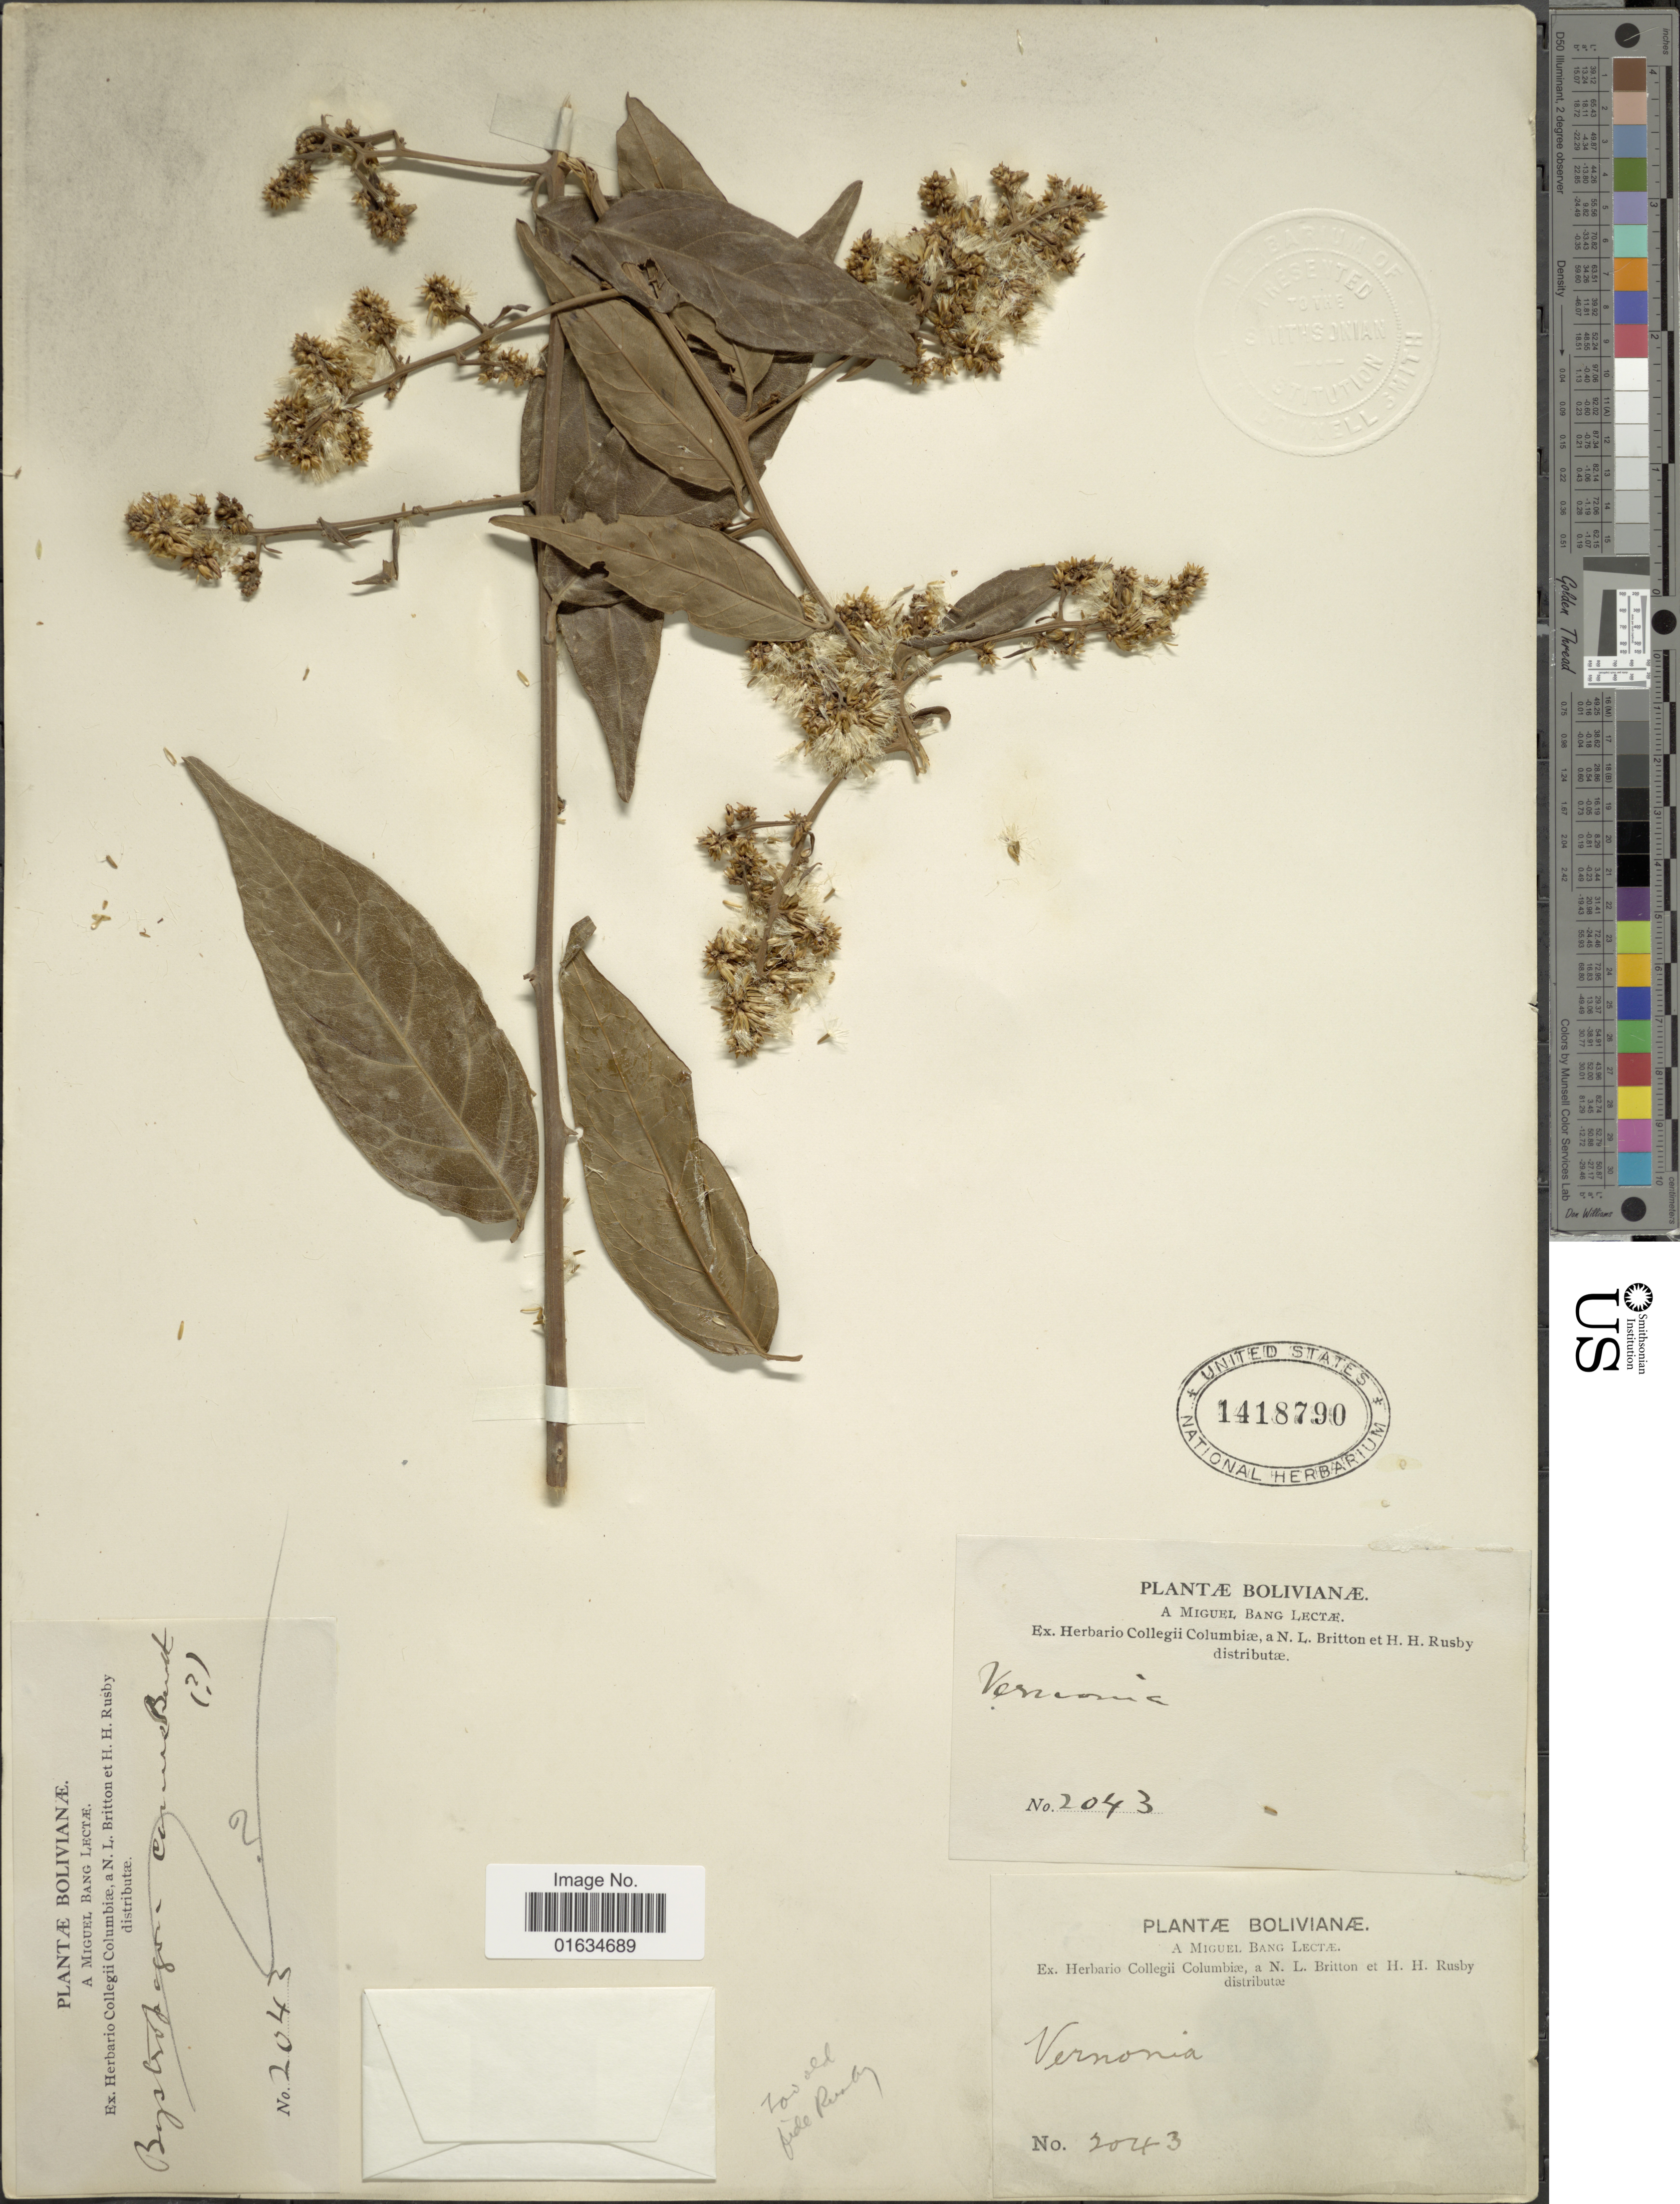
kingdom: Plantae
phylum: Tracheophyta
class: Magnoliopsida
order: Asterales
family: Asteraceae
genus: Critoniopsis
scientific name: Critoniopsis boliviana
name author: (Britton) H. Rob.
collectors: M. Bang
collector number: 2043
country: Bolivia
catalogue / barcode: US 1418790